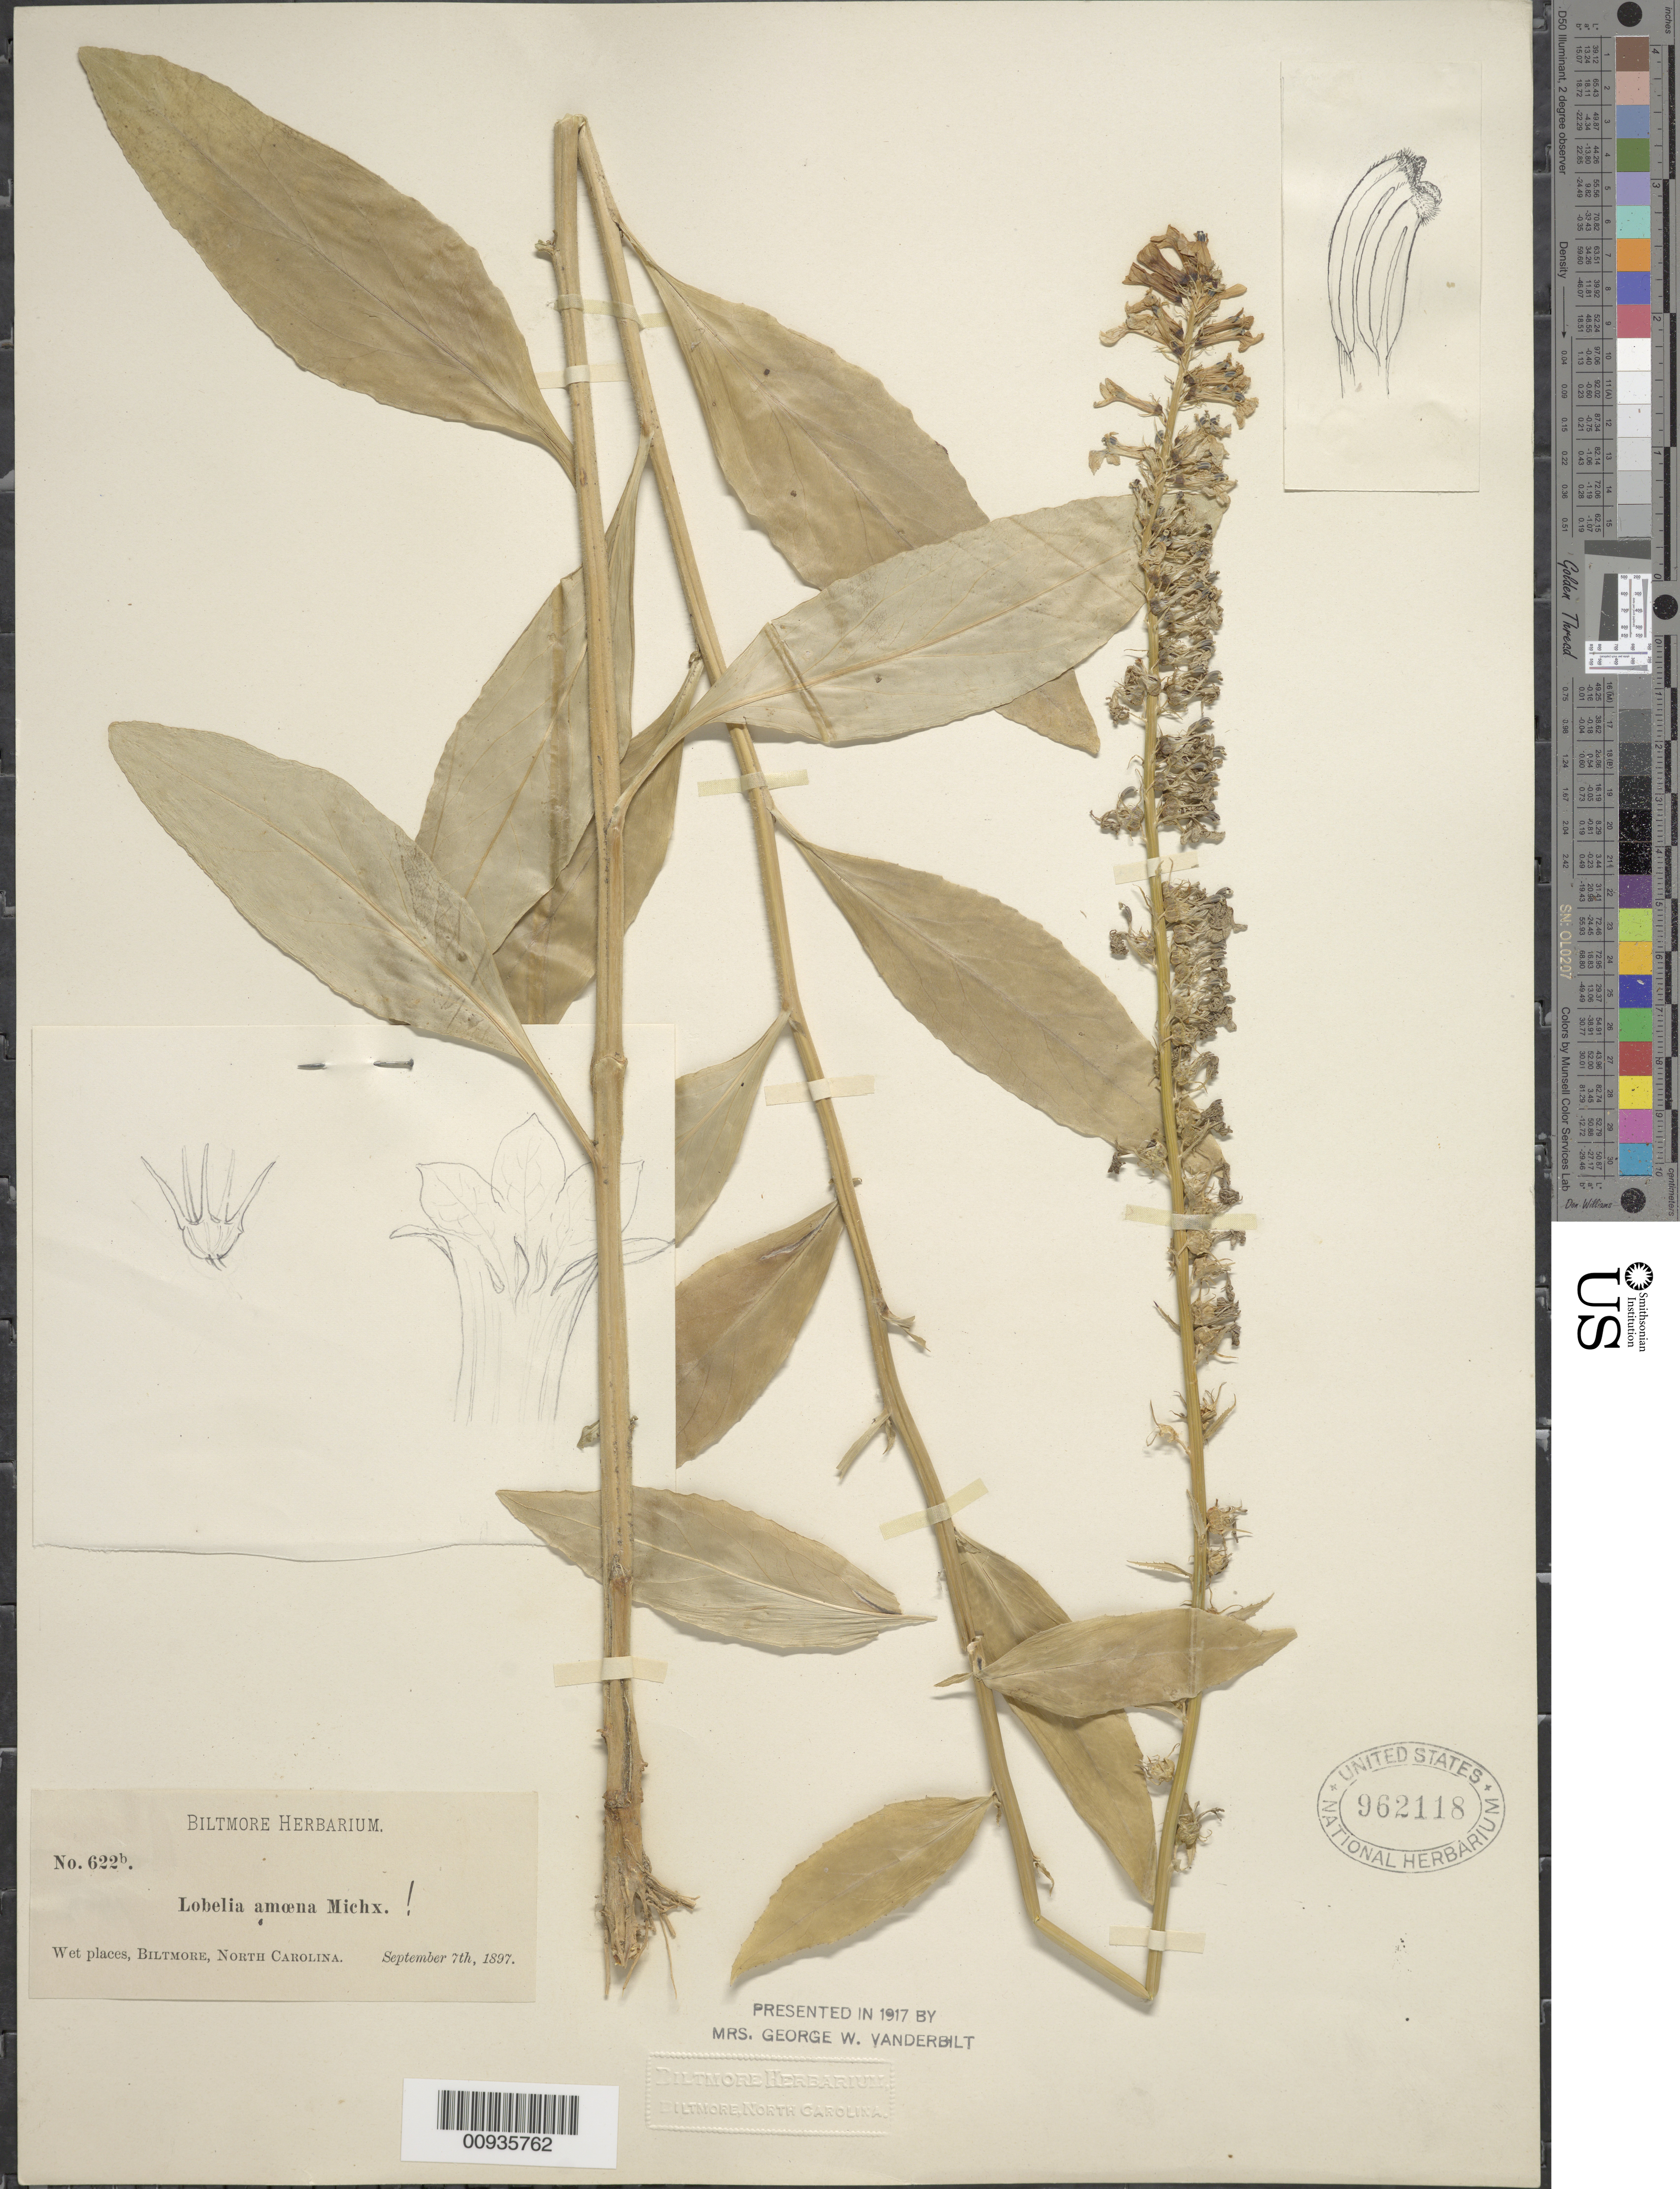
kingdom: Plantae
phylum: Tracheophyta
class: Magnoliopsida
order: Asterales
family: Campanulaceae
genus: Lobelia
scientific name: Lobelia amoena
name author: Michx.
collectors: ex herb. Biltmore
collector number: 622b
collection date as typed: September 7, 1897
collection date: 1897-09-07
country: United States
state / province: North Carolina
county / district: Macon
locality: Biltmore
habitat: wet places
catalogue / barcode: US 962118